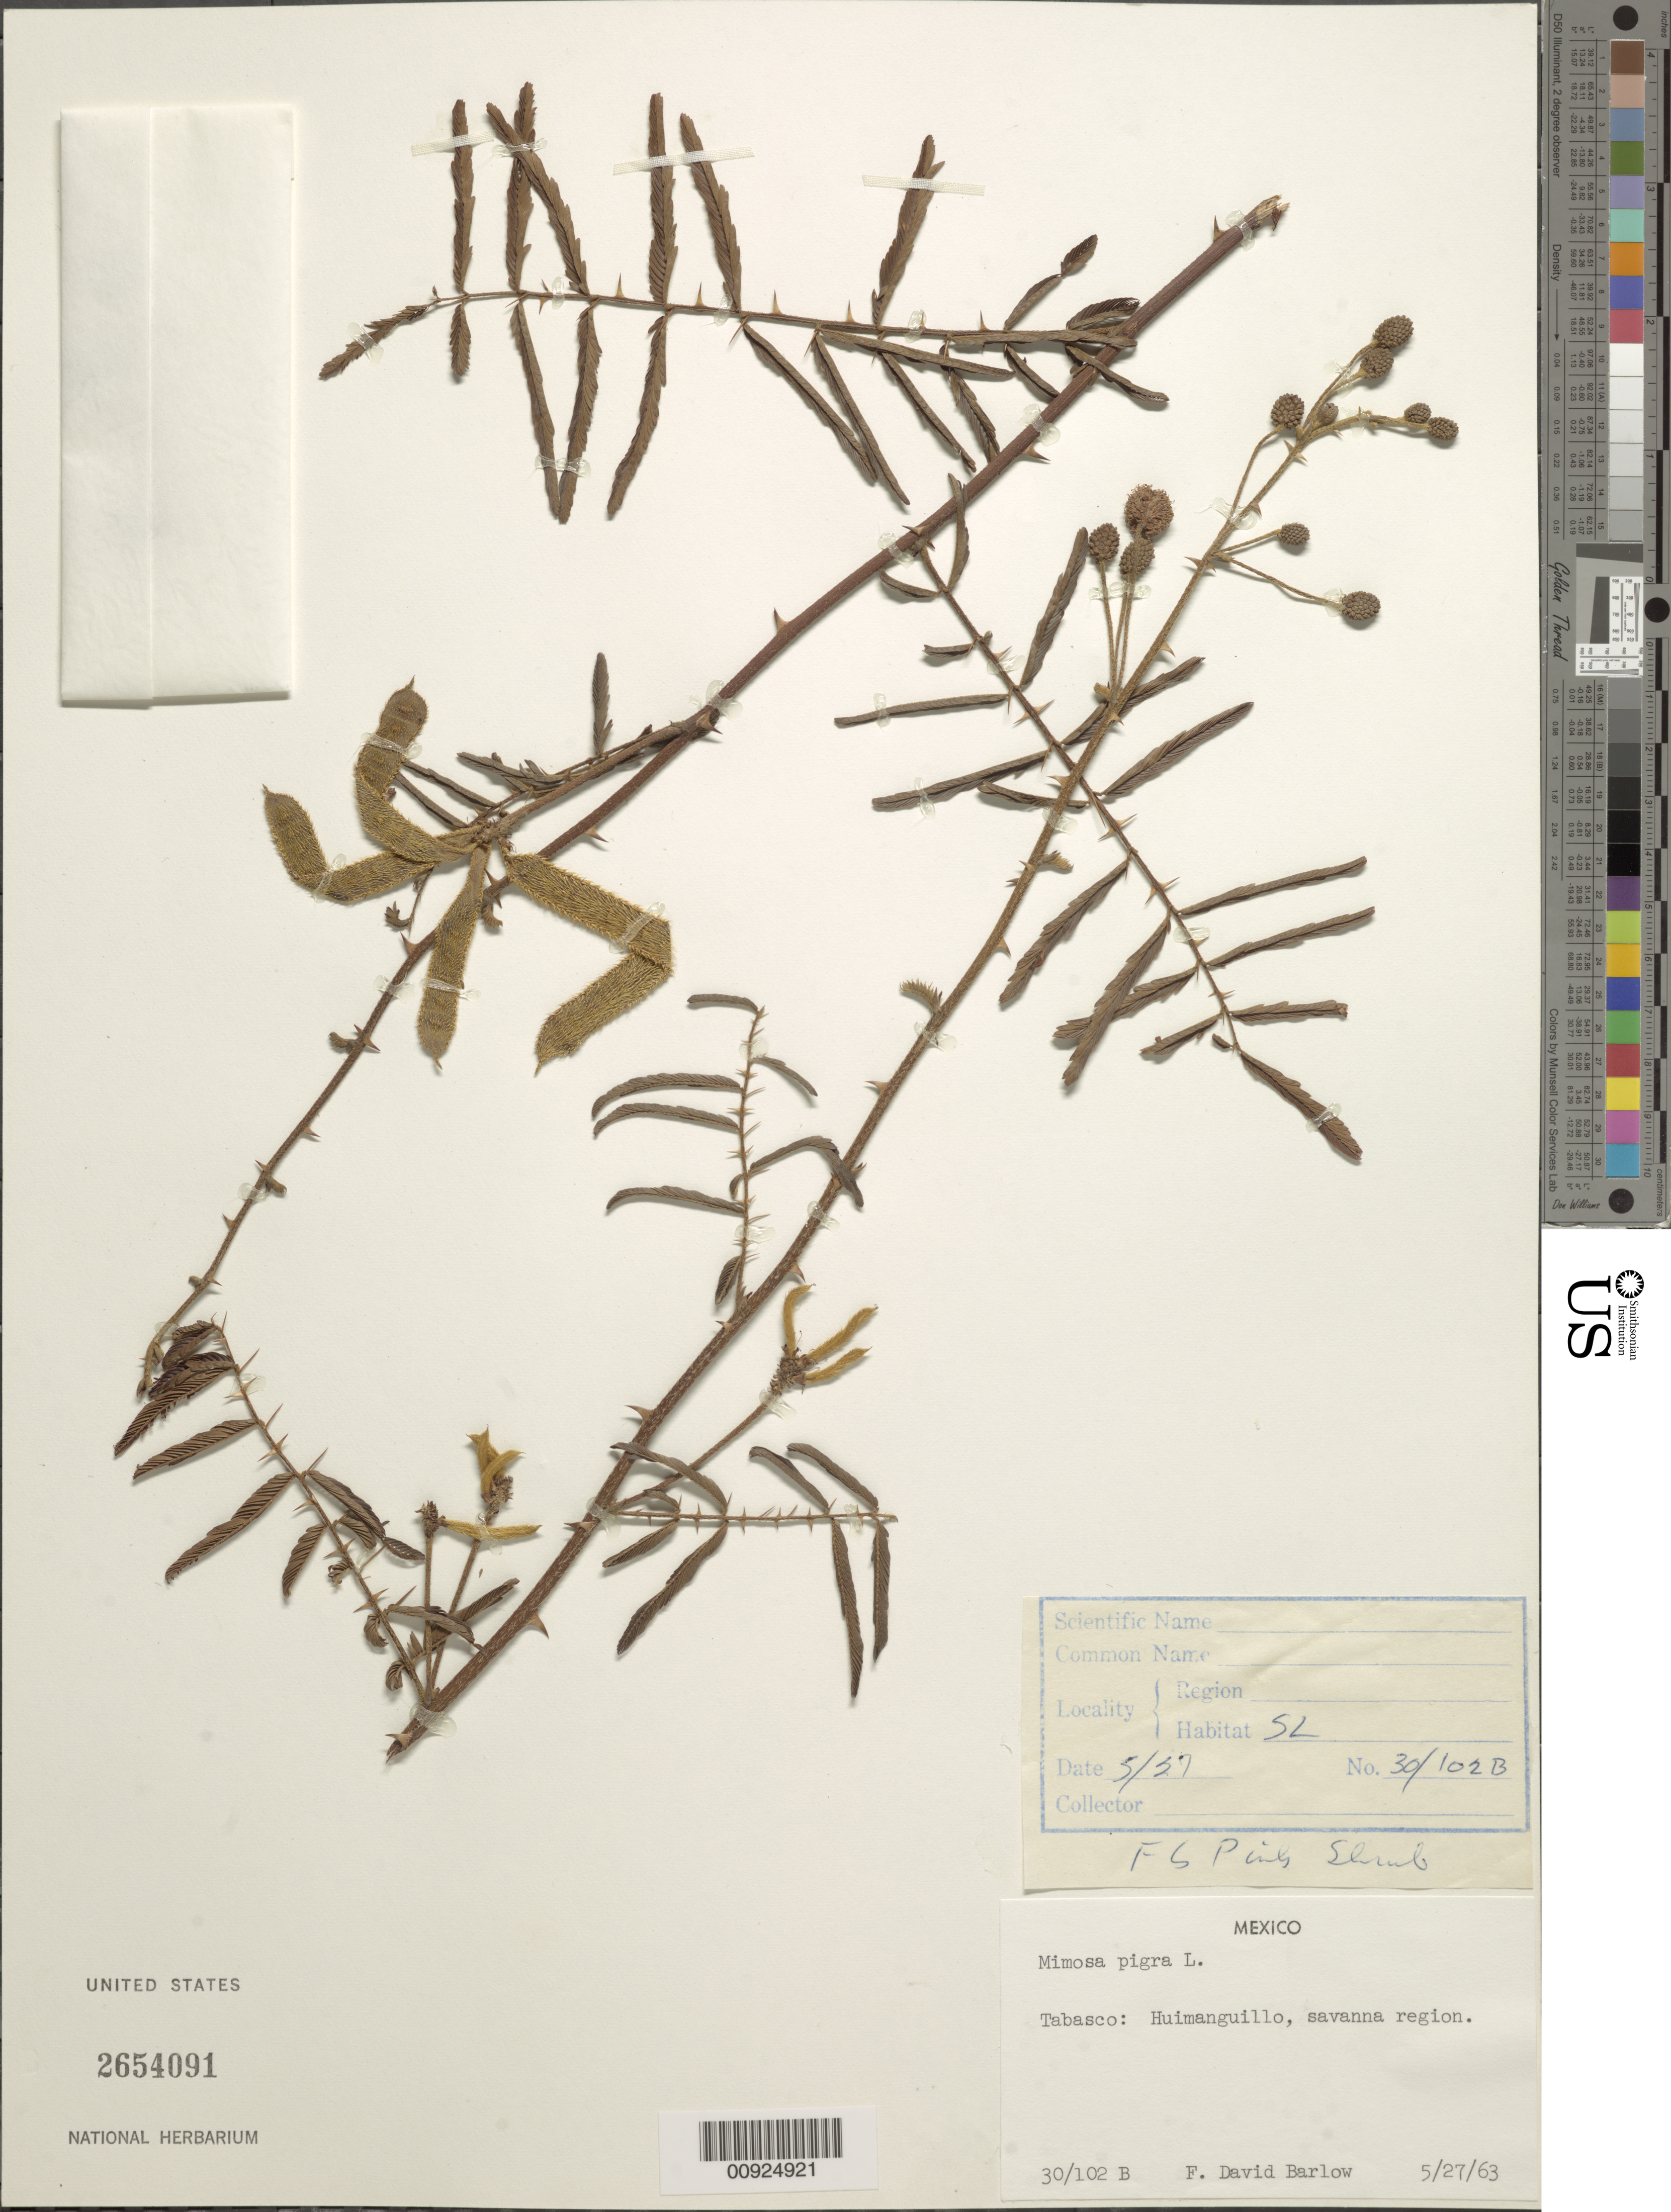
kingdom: Plantae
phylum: Tracheophyta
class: Magnoliopsida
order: Fabales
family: Fabaceae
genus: Mimosa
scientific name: Mimosa pigra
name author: L.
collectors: F. D. Barlow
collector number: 30/102 B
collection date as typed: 27 May 1963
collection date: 1963-05-27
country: Mexico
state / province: Tabasco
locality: Tabasco: Huimanguillo.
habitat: Savanna region.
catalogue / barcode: US 2654091